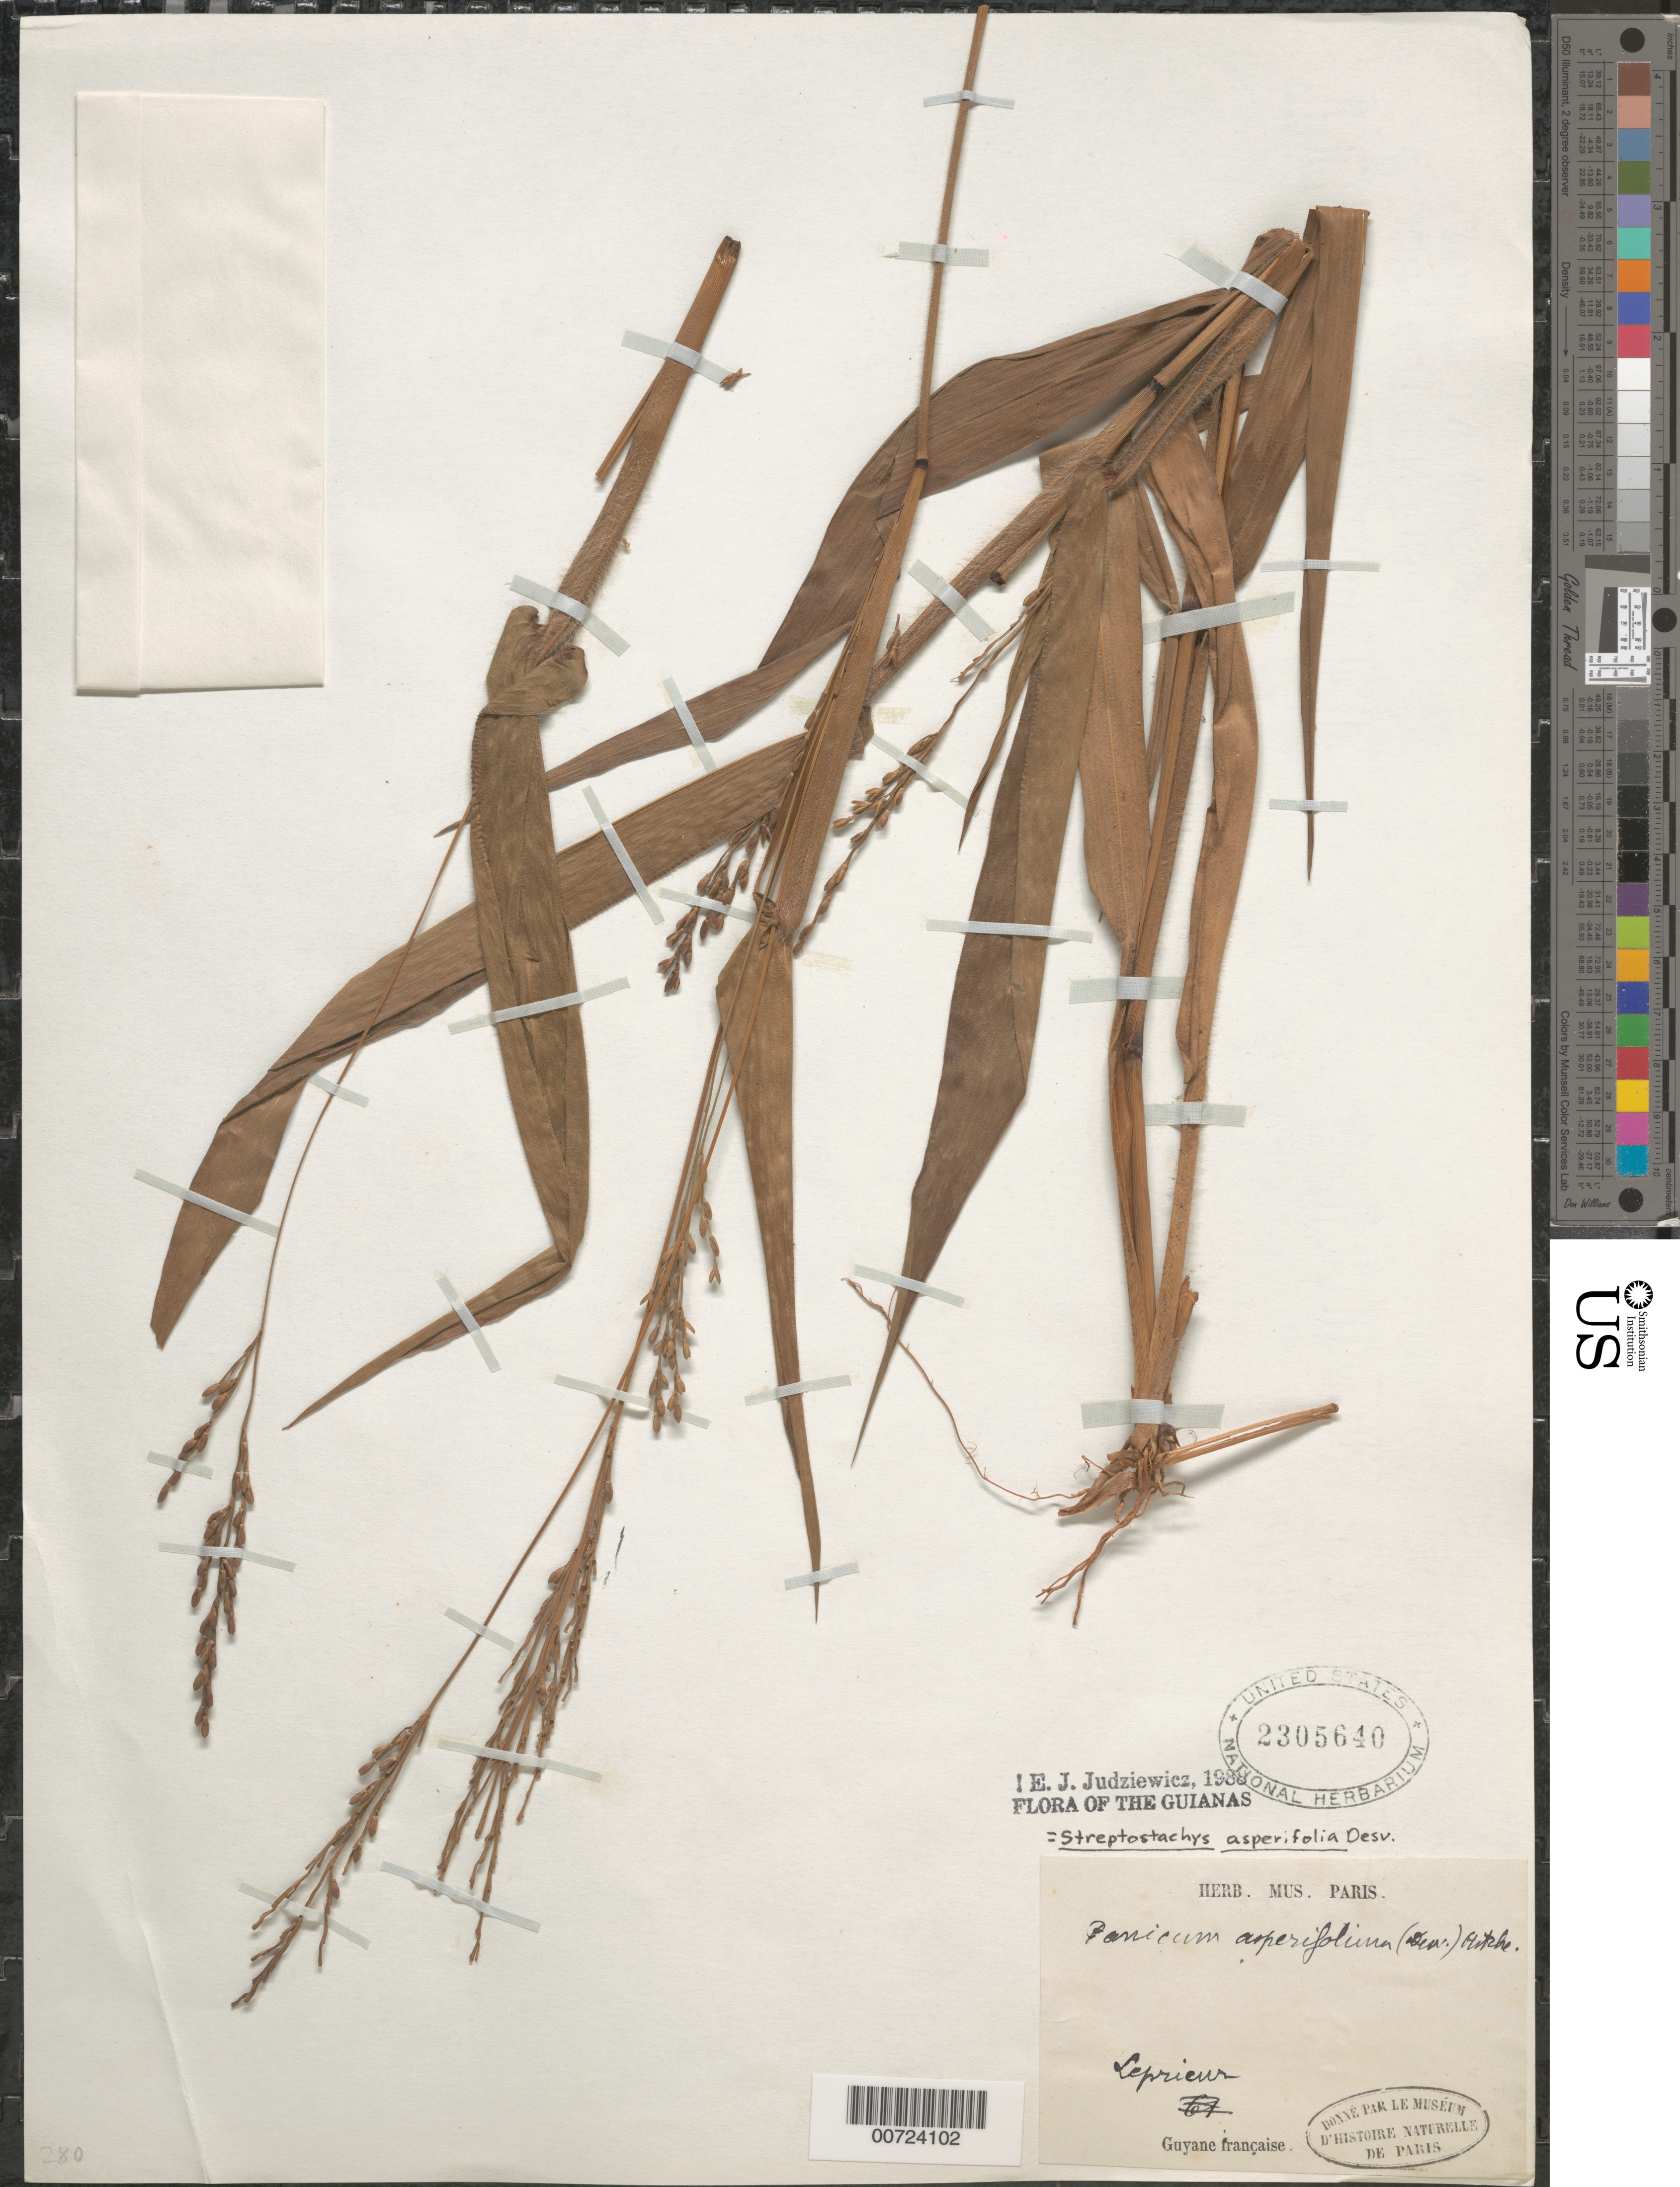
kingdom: Plantae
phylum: Tracheophyta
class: Liliopsida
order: Poales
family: Poaceae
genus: Streptostachys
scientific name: Streptostachys asperifolia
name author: Desv.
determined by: Judziewicz, E. J.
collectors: F. M. R. Leprieur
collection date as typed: s.d.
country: French Guiana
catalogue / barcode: US 2305640